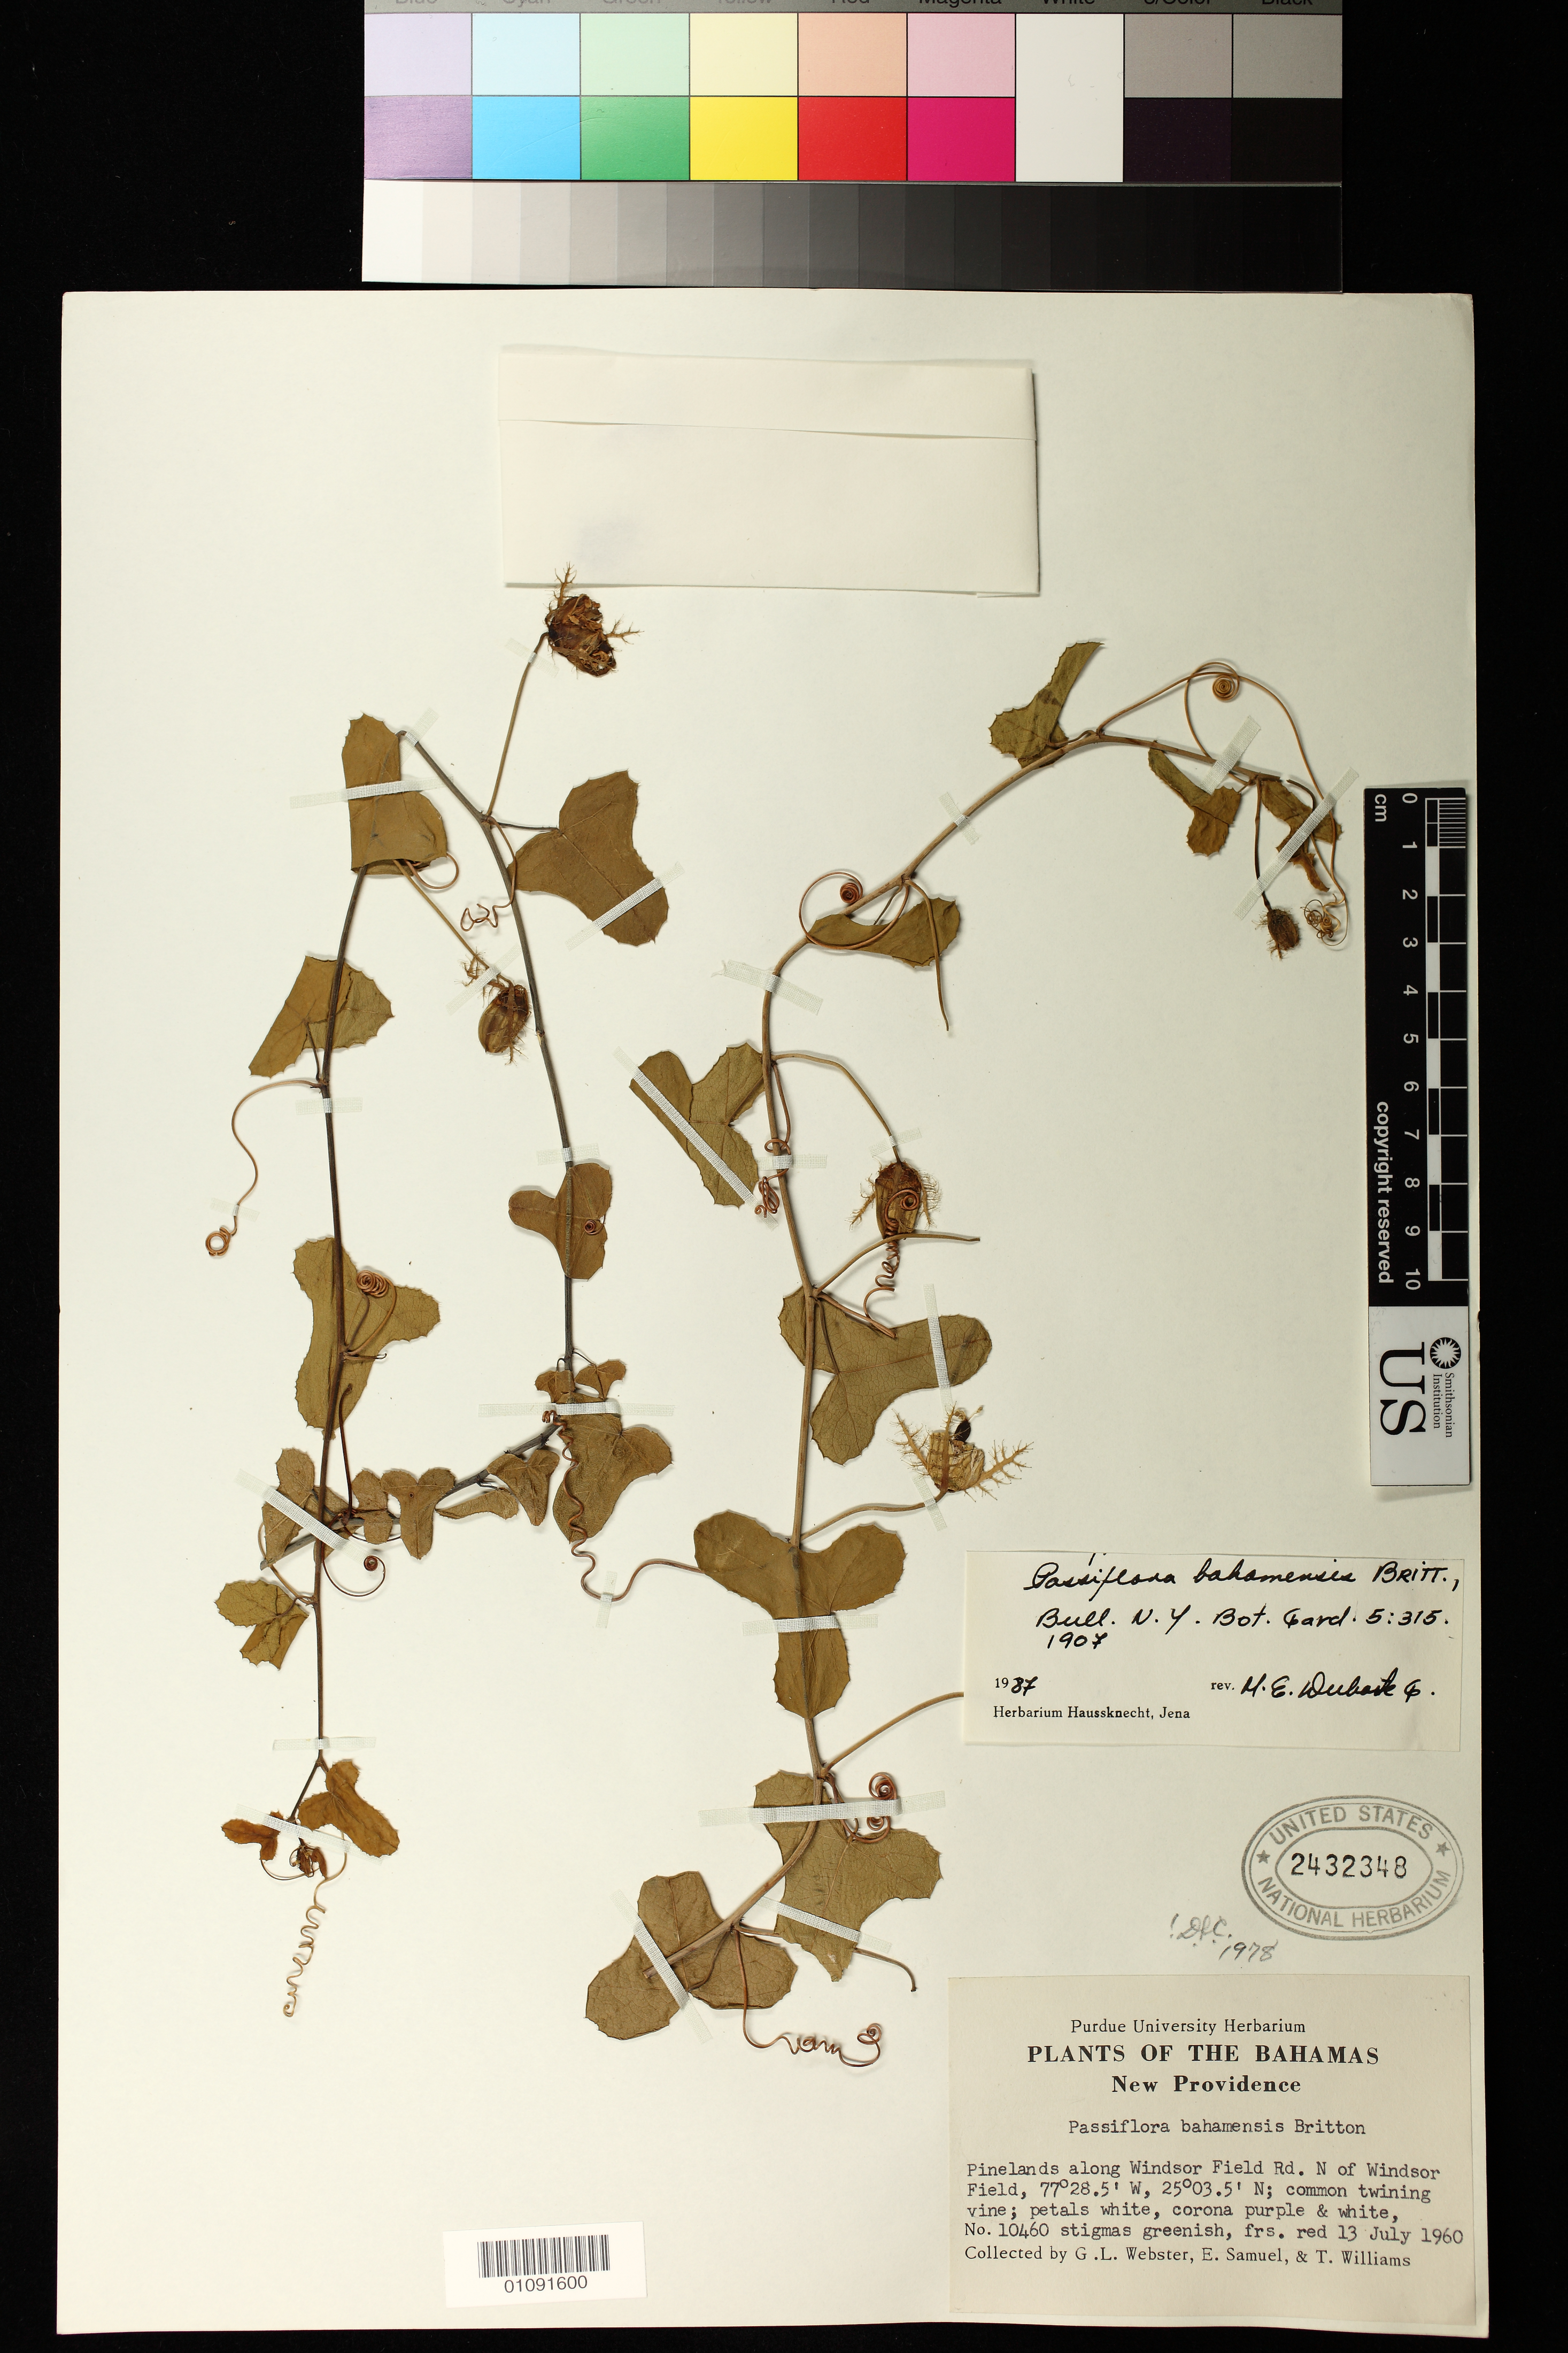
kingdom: Plantae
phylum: Tracheophyta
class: Magnoliopsida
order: Malpighiales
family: Passifloraceae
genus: Passiflora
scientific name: Passiflora bahamensis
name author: Britton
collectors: G. L. Webster, E. Samuel & T. Williams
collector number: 10460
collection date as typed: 13 Jul 1960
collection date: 1960-07-13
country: Bahamas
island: New Providence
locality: Pinelands along Windsor Field Rd, N of Windsor Field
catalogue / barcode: US 2432348